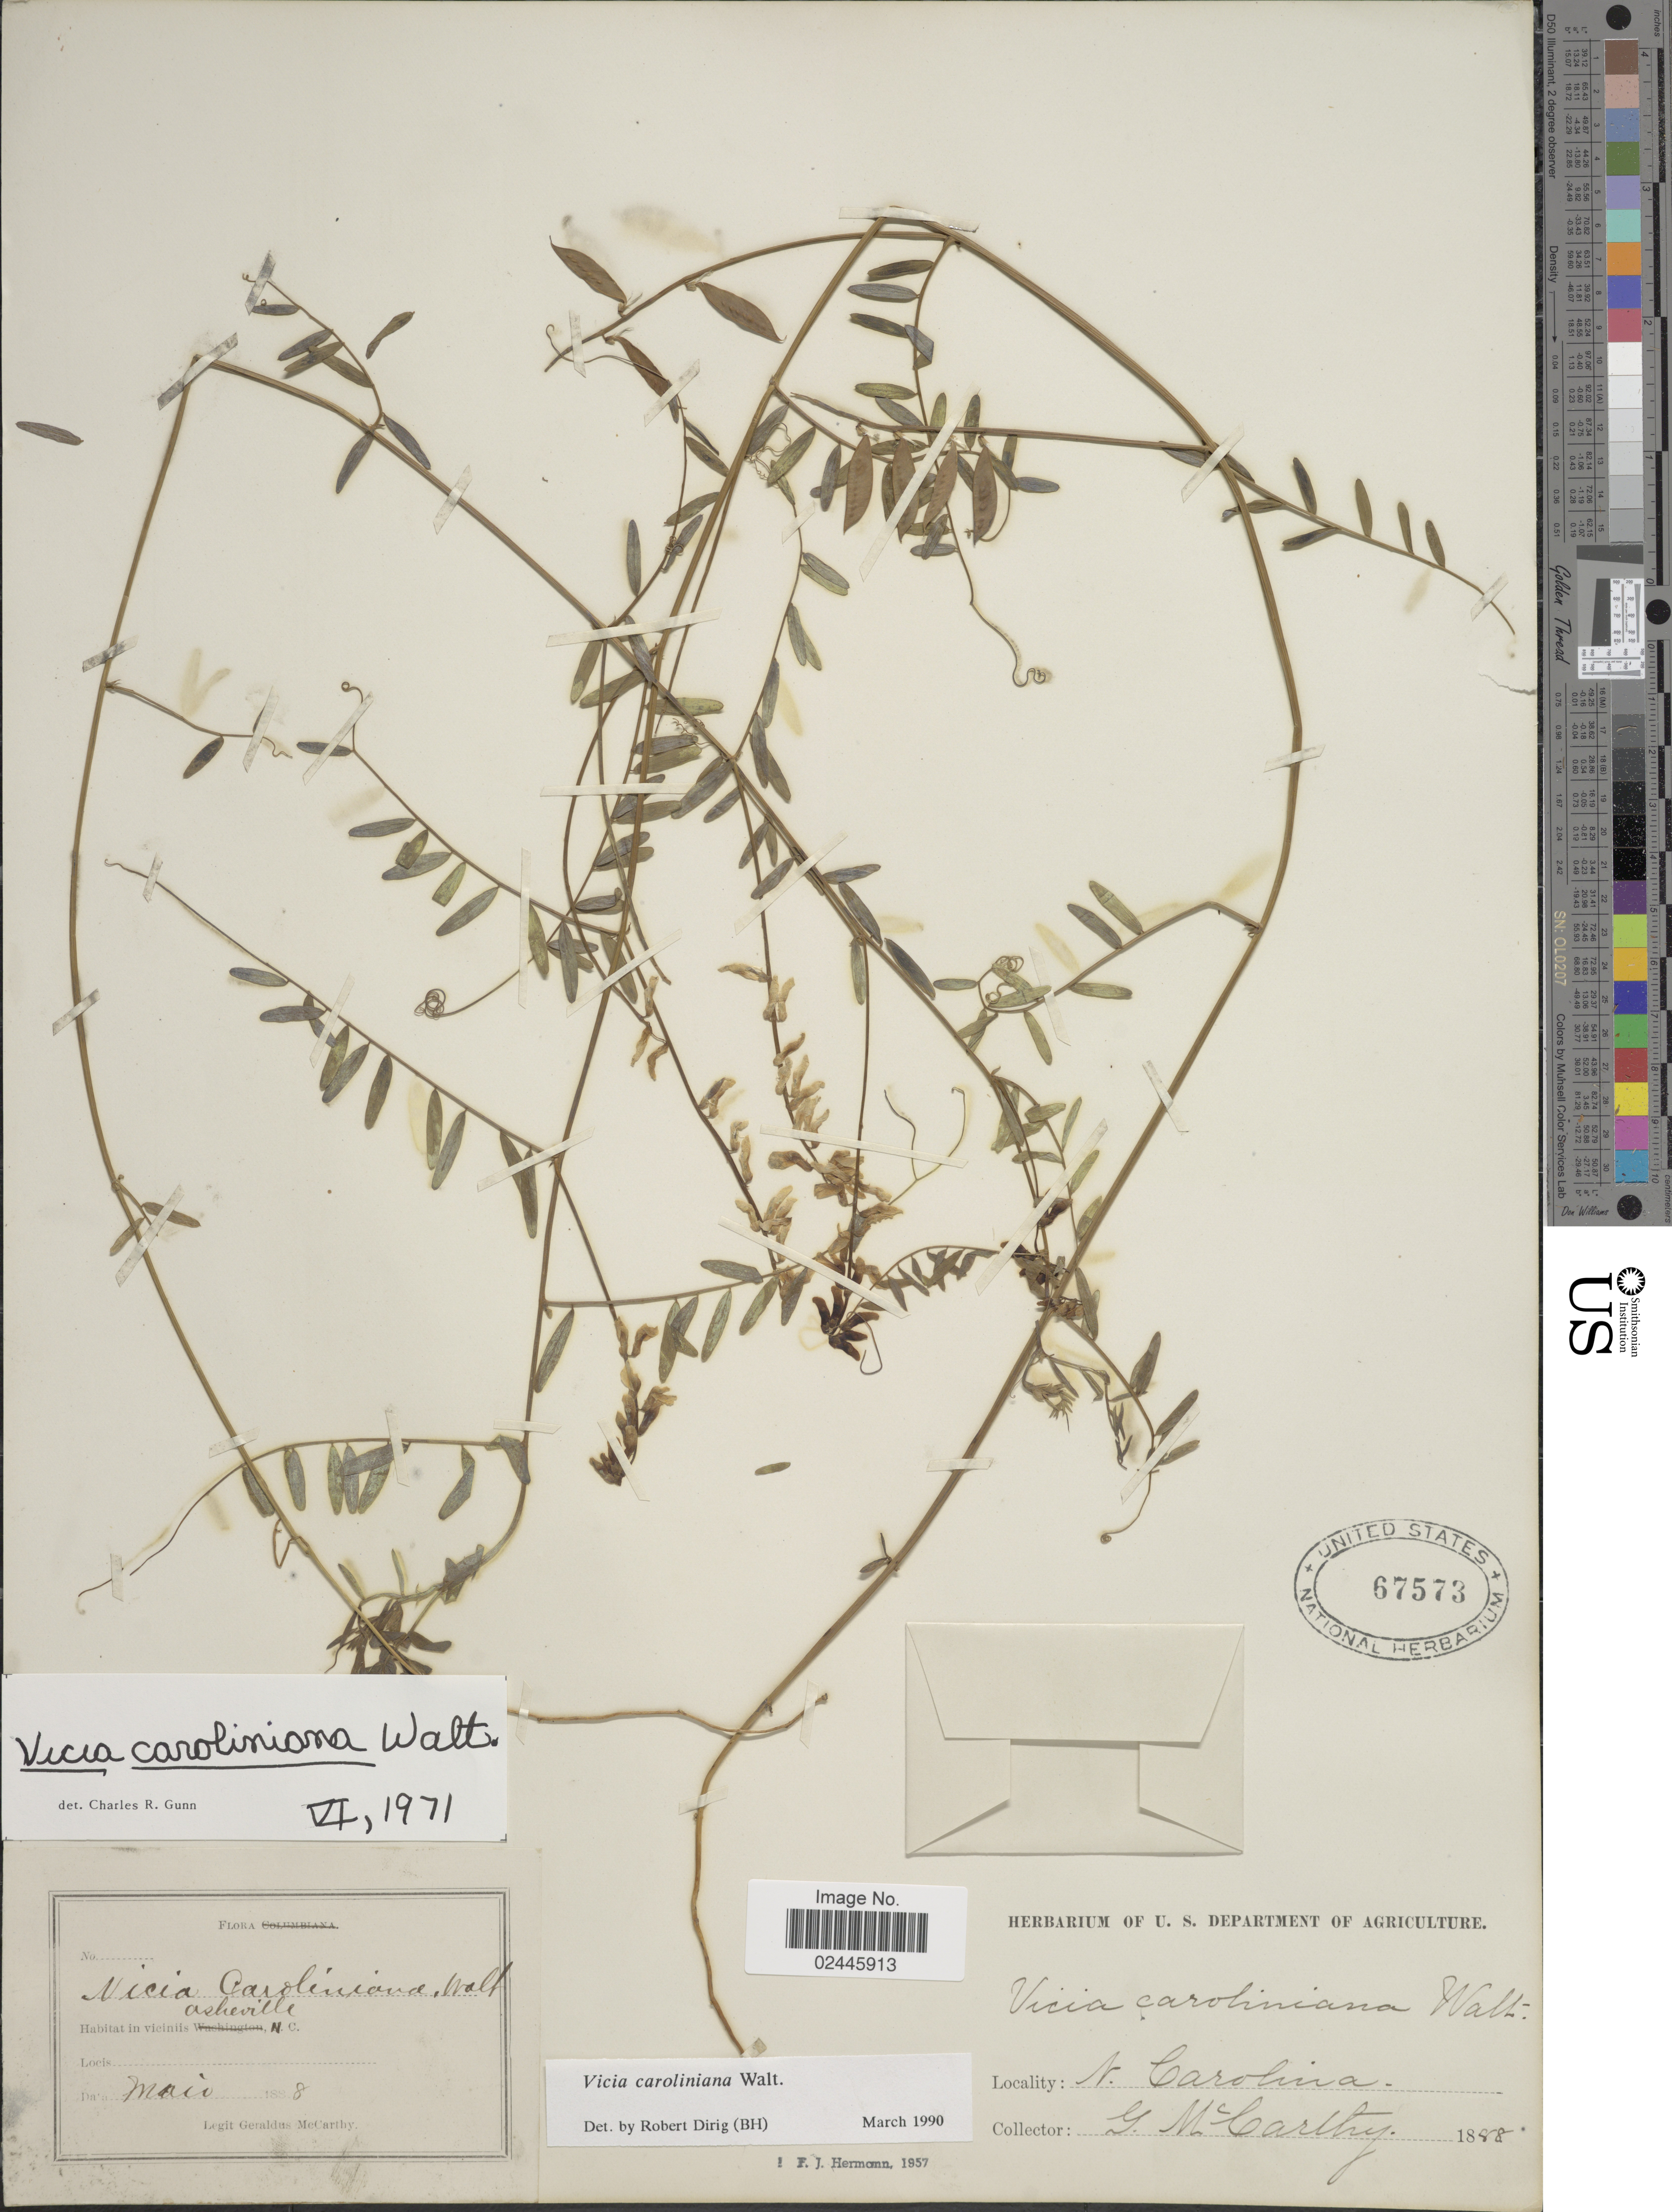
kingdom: Plantae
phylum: Tracheophyta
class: Magnoliopsida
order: Fabales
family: Fabaceae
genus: Vicia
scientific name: Vicia caroliniana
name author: Walter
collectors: M. McCarthy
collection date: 1888-05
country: United States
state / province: North Carolina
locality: In viciniis Asheville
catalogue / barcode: US 67573